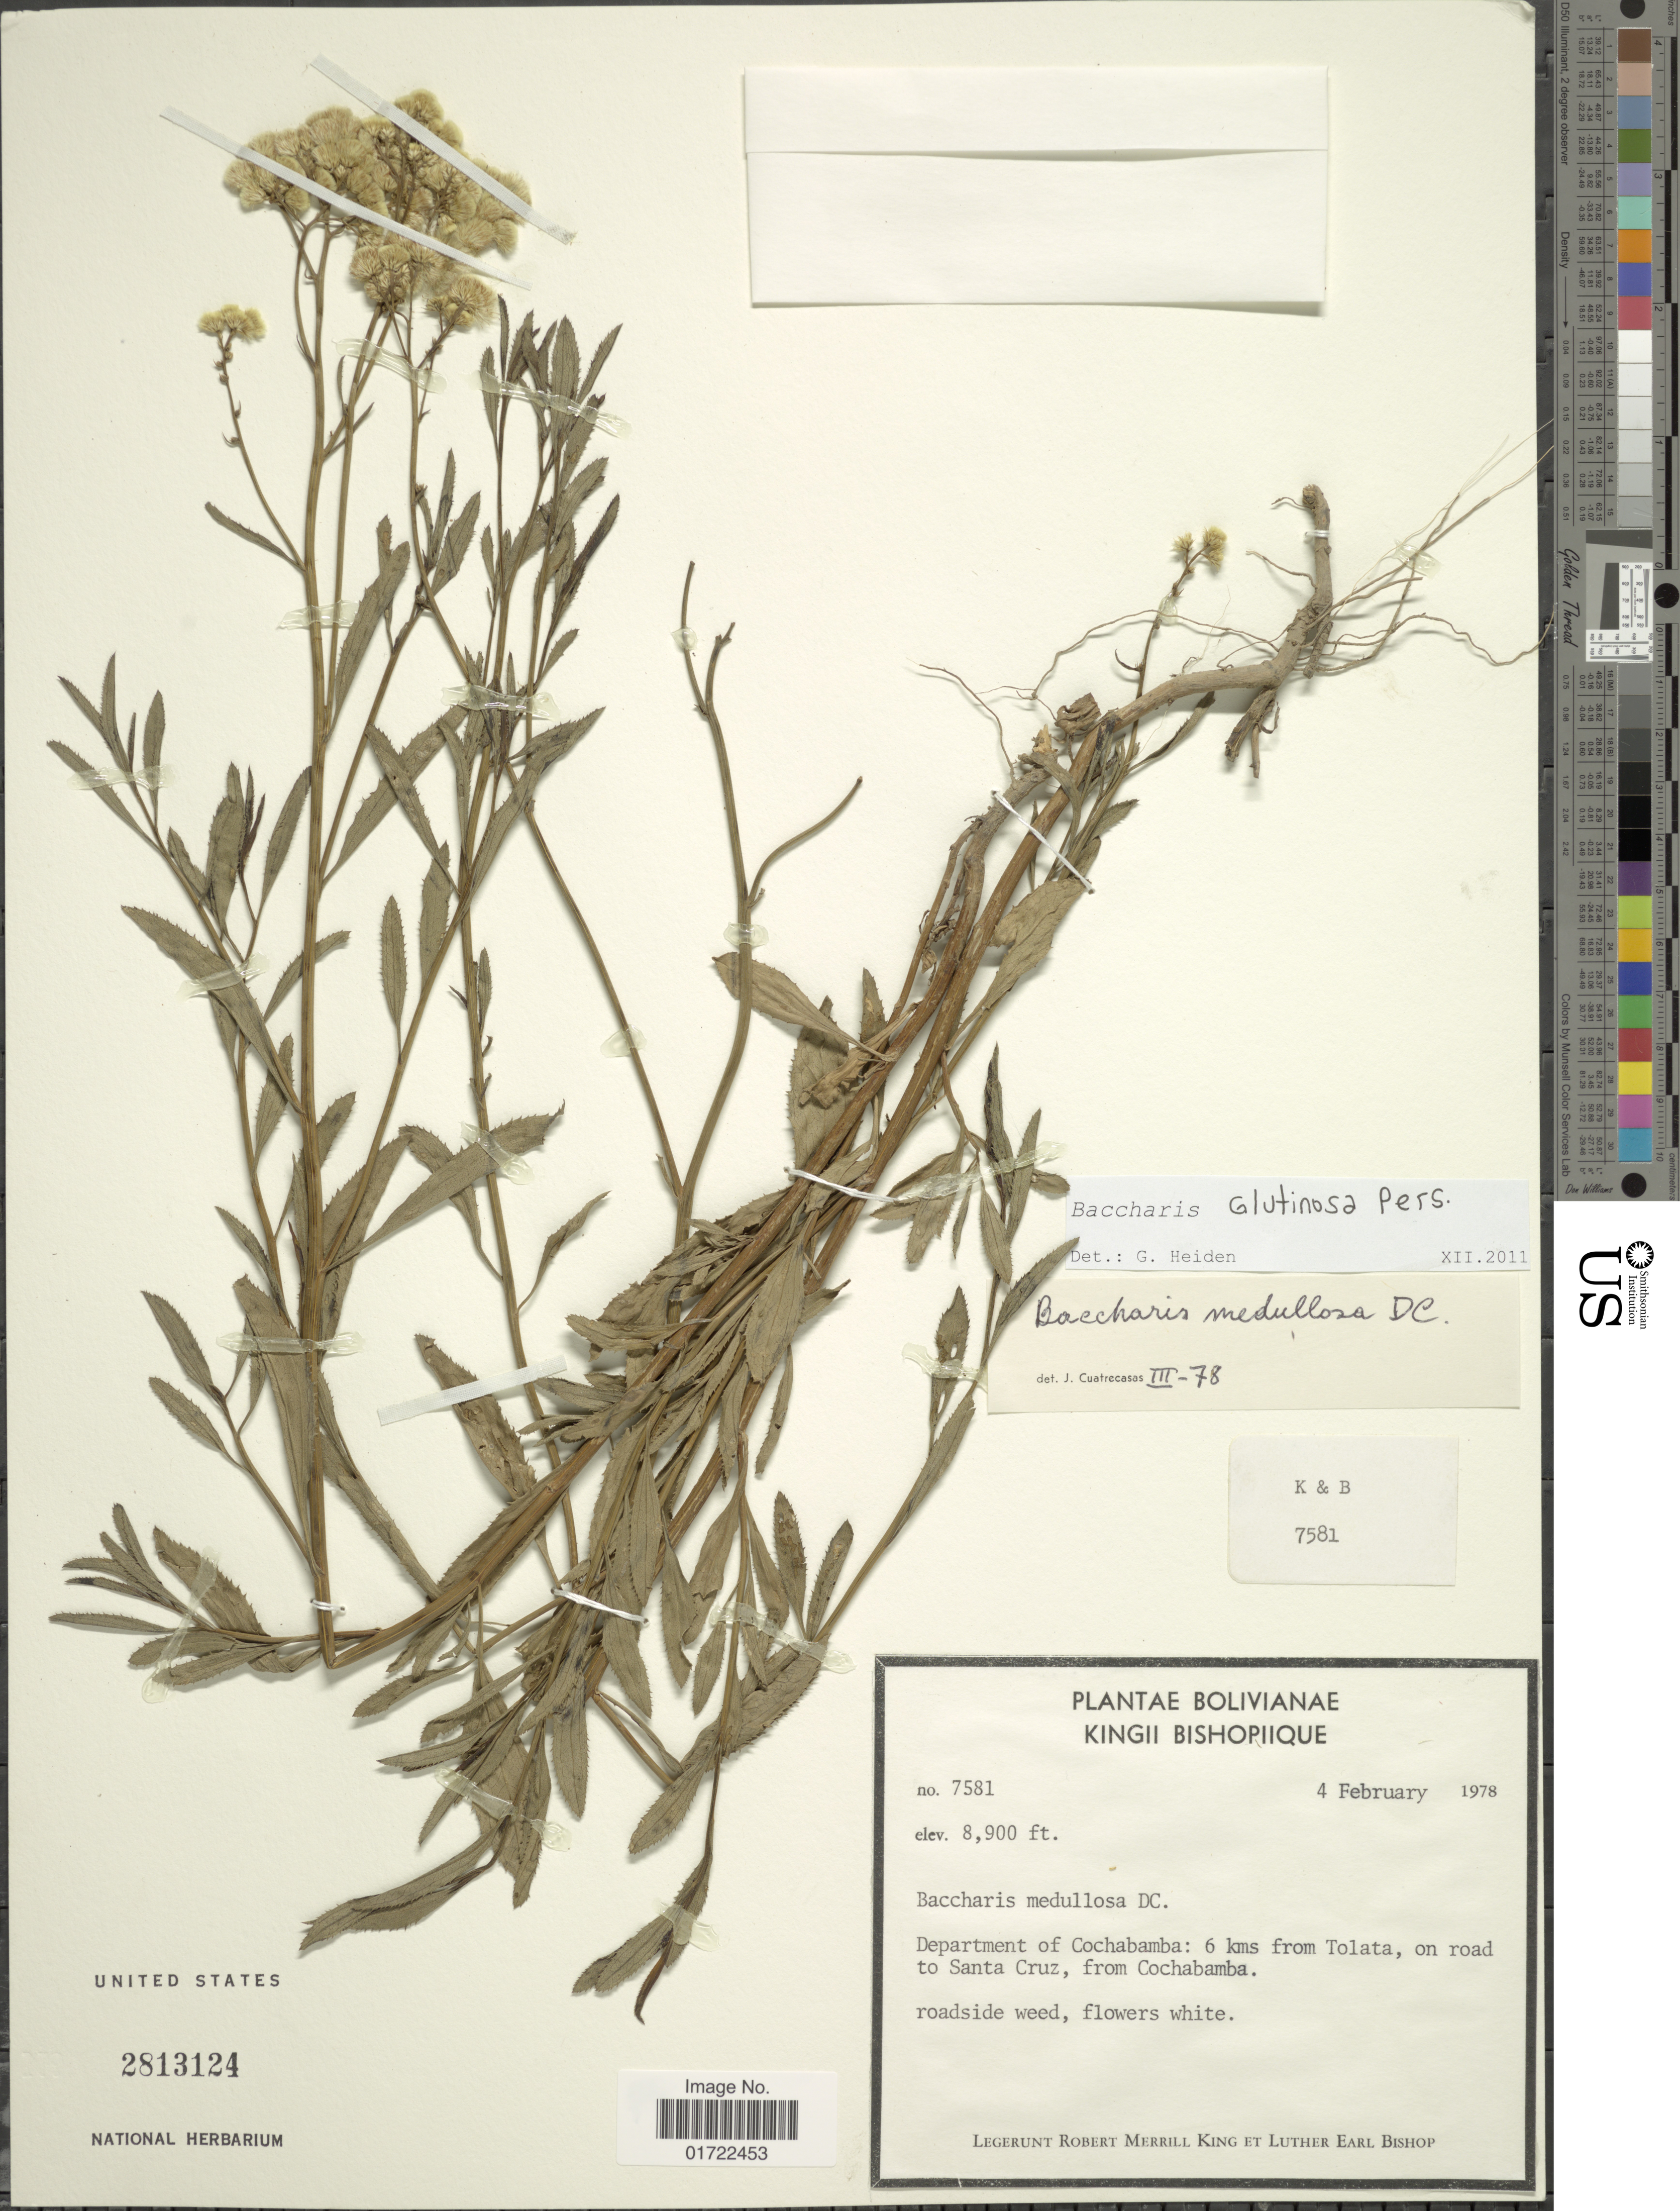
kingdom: Plantae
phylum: Tracheophyta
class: Magnoliopsida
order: Asterales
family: Asteraceae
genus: Baccharis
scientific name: Baccharis glutinosa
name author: Pers.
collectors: R. M. King & L. E. Bishop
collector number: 7581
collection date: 1978-02-04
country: Bolivia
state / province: Cochabamba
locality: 6 kms from Tolata, on road to Santa Cruz, from Cochabamba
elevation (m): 2713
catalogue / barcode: US 2813124